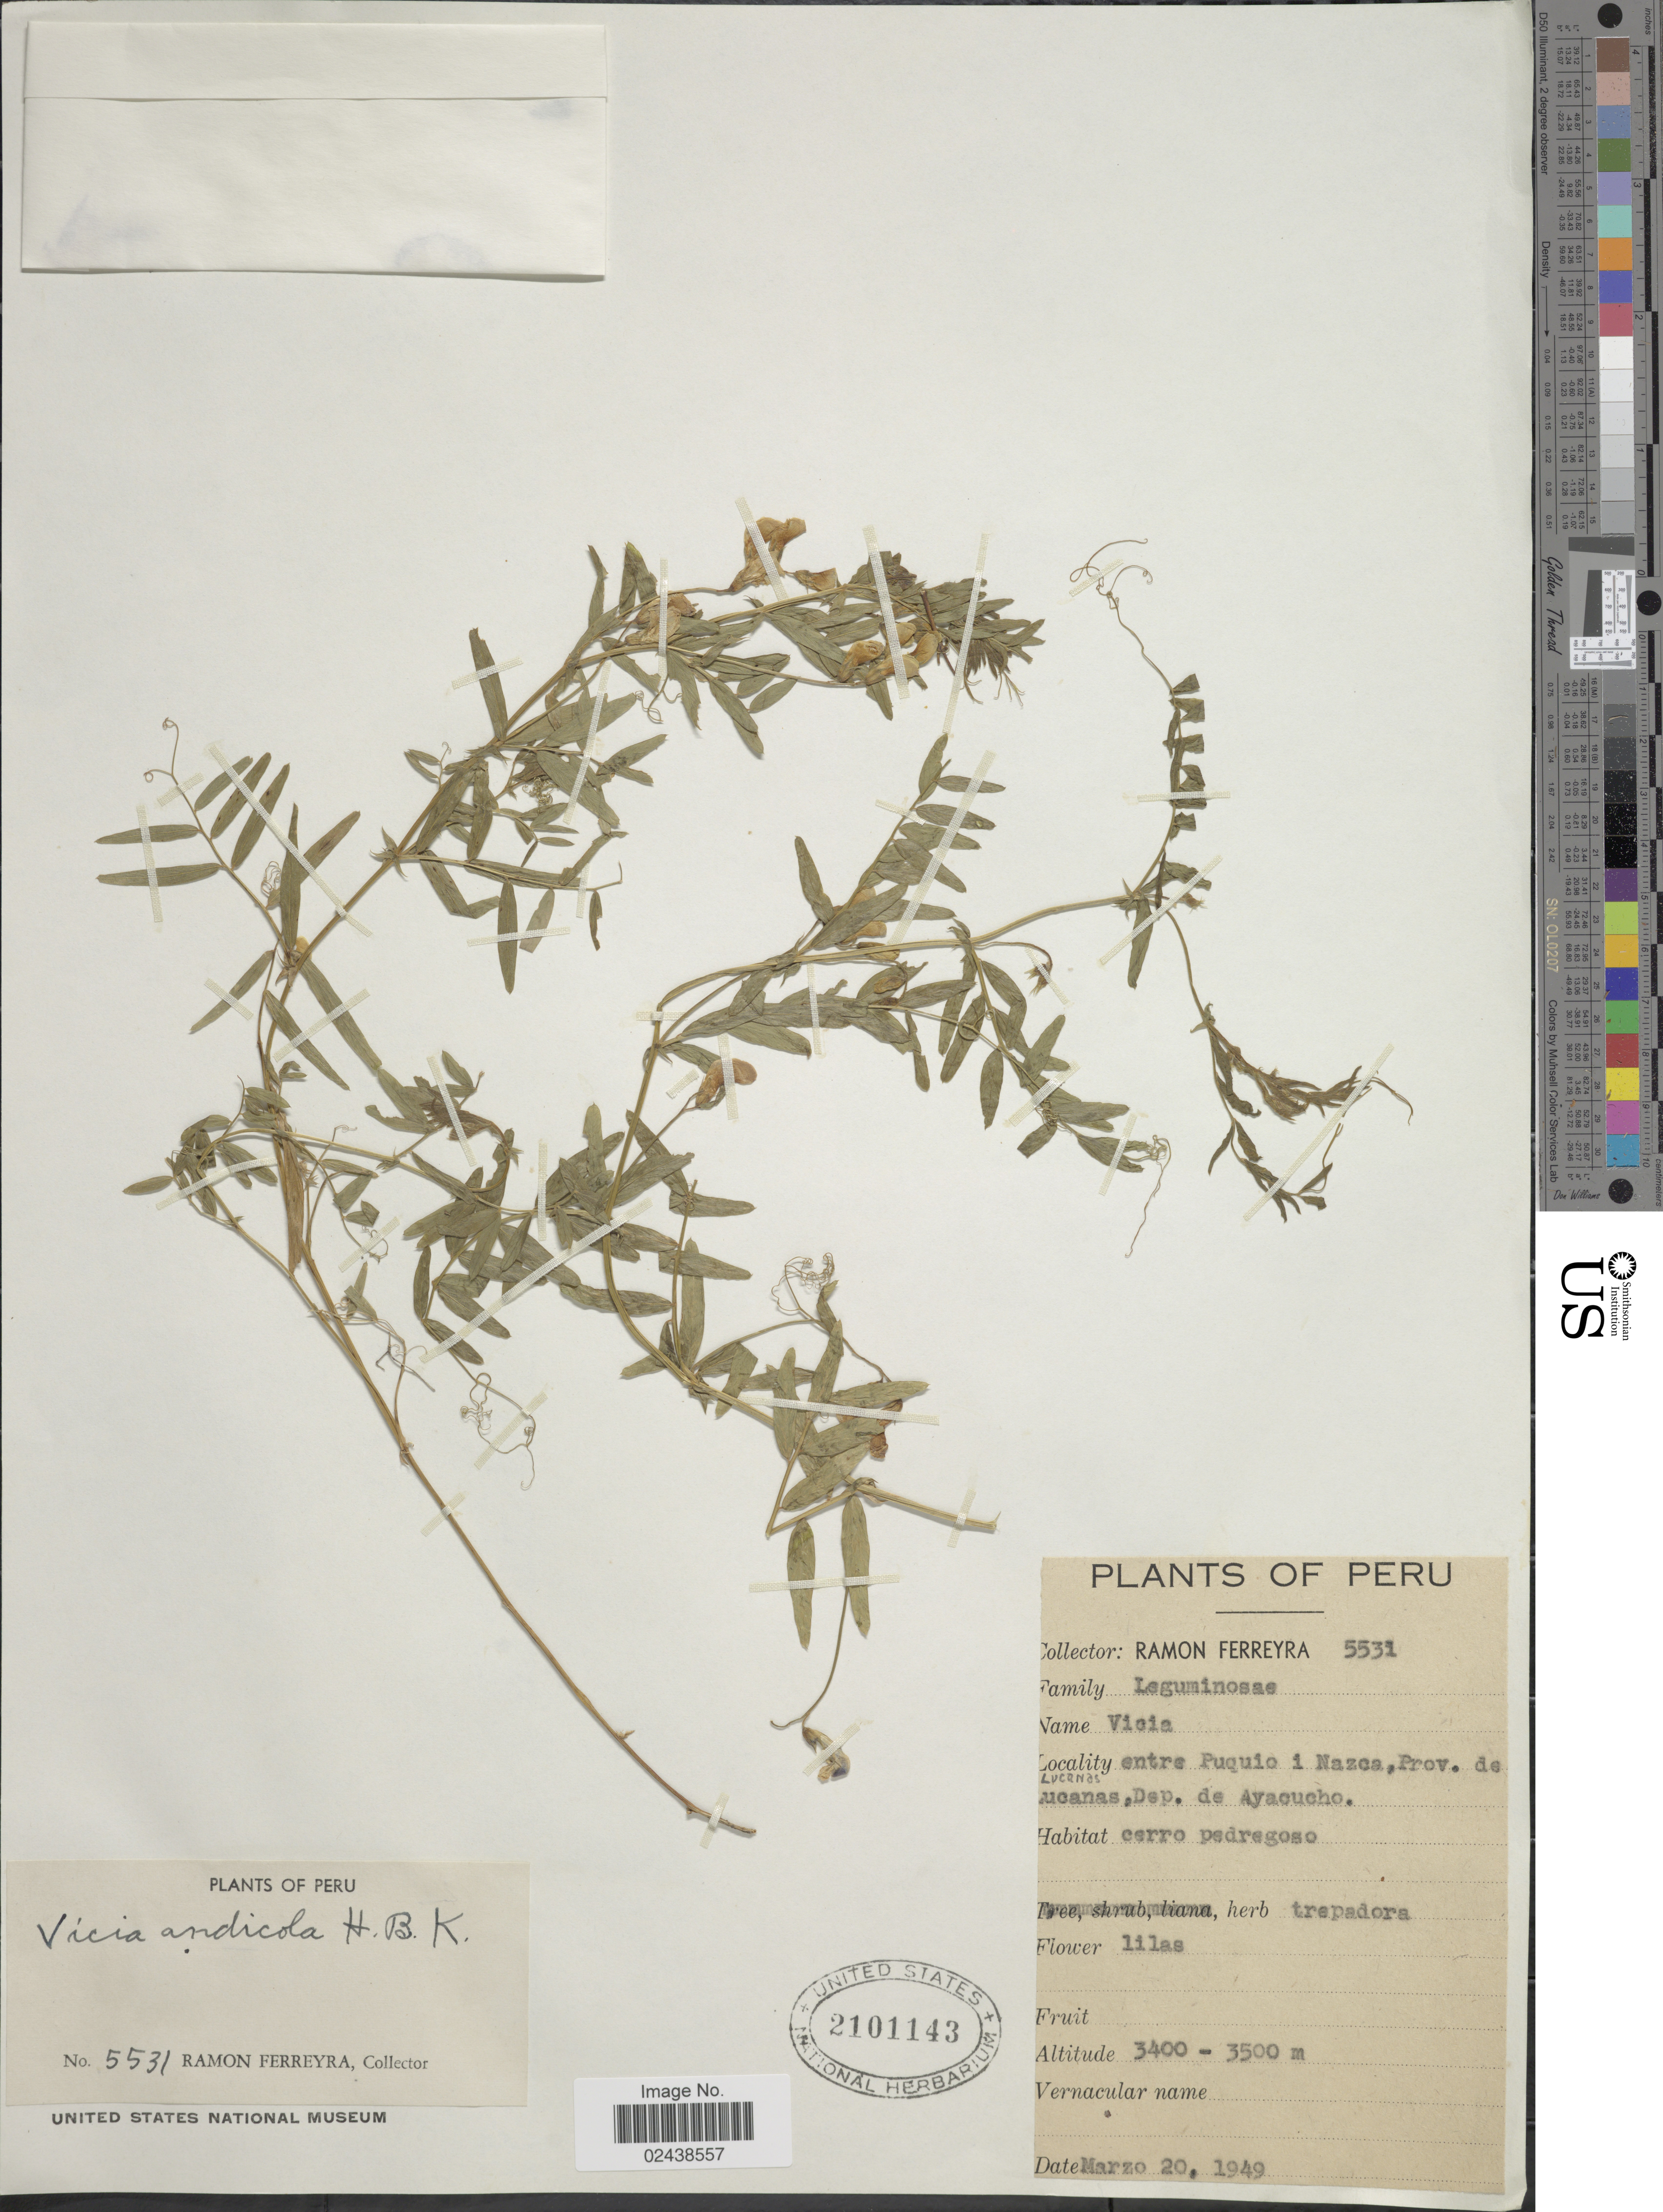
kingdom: Plantae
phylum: Tracheophyta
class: Magnoliopsida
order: Fabales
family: Fabaceae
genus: Vicia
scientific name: Vicia andicola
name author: Kunth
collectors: R. A. Ferreyra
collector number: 5531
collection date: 1949-03-20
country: Peru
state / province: Ayacucho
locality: Entre Puquio i Nazca, Prov. de Lucanas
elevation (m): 3400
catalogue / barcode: US 2101143